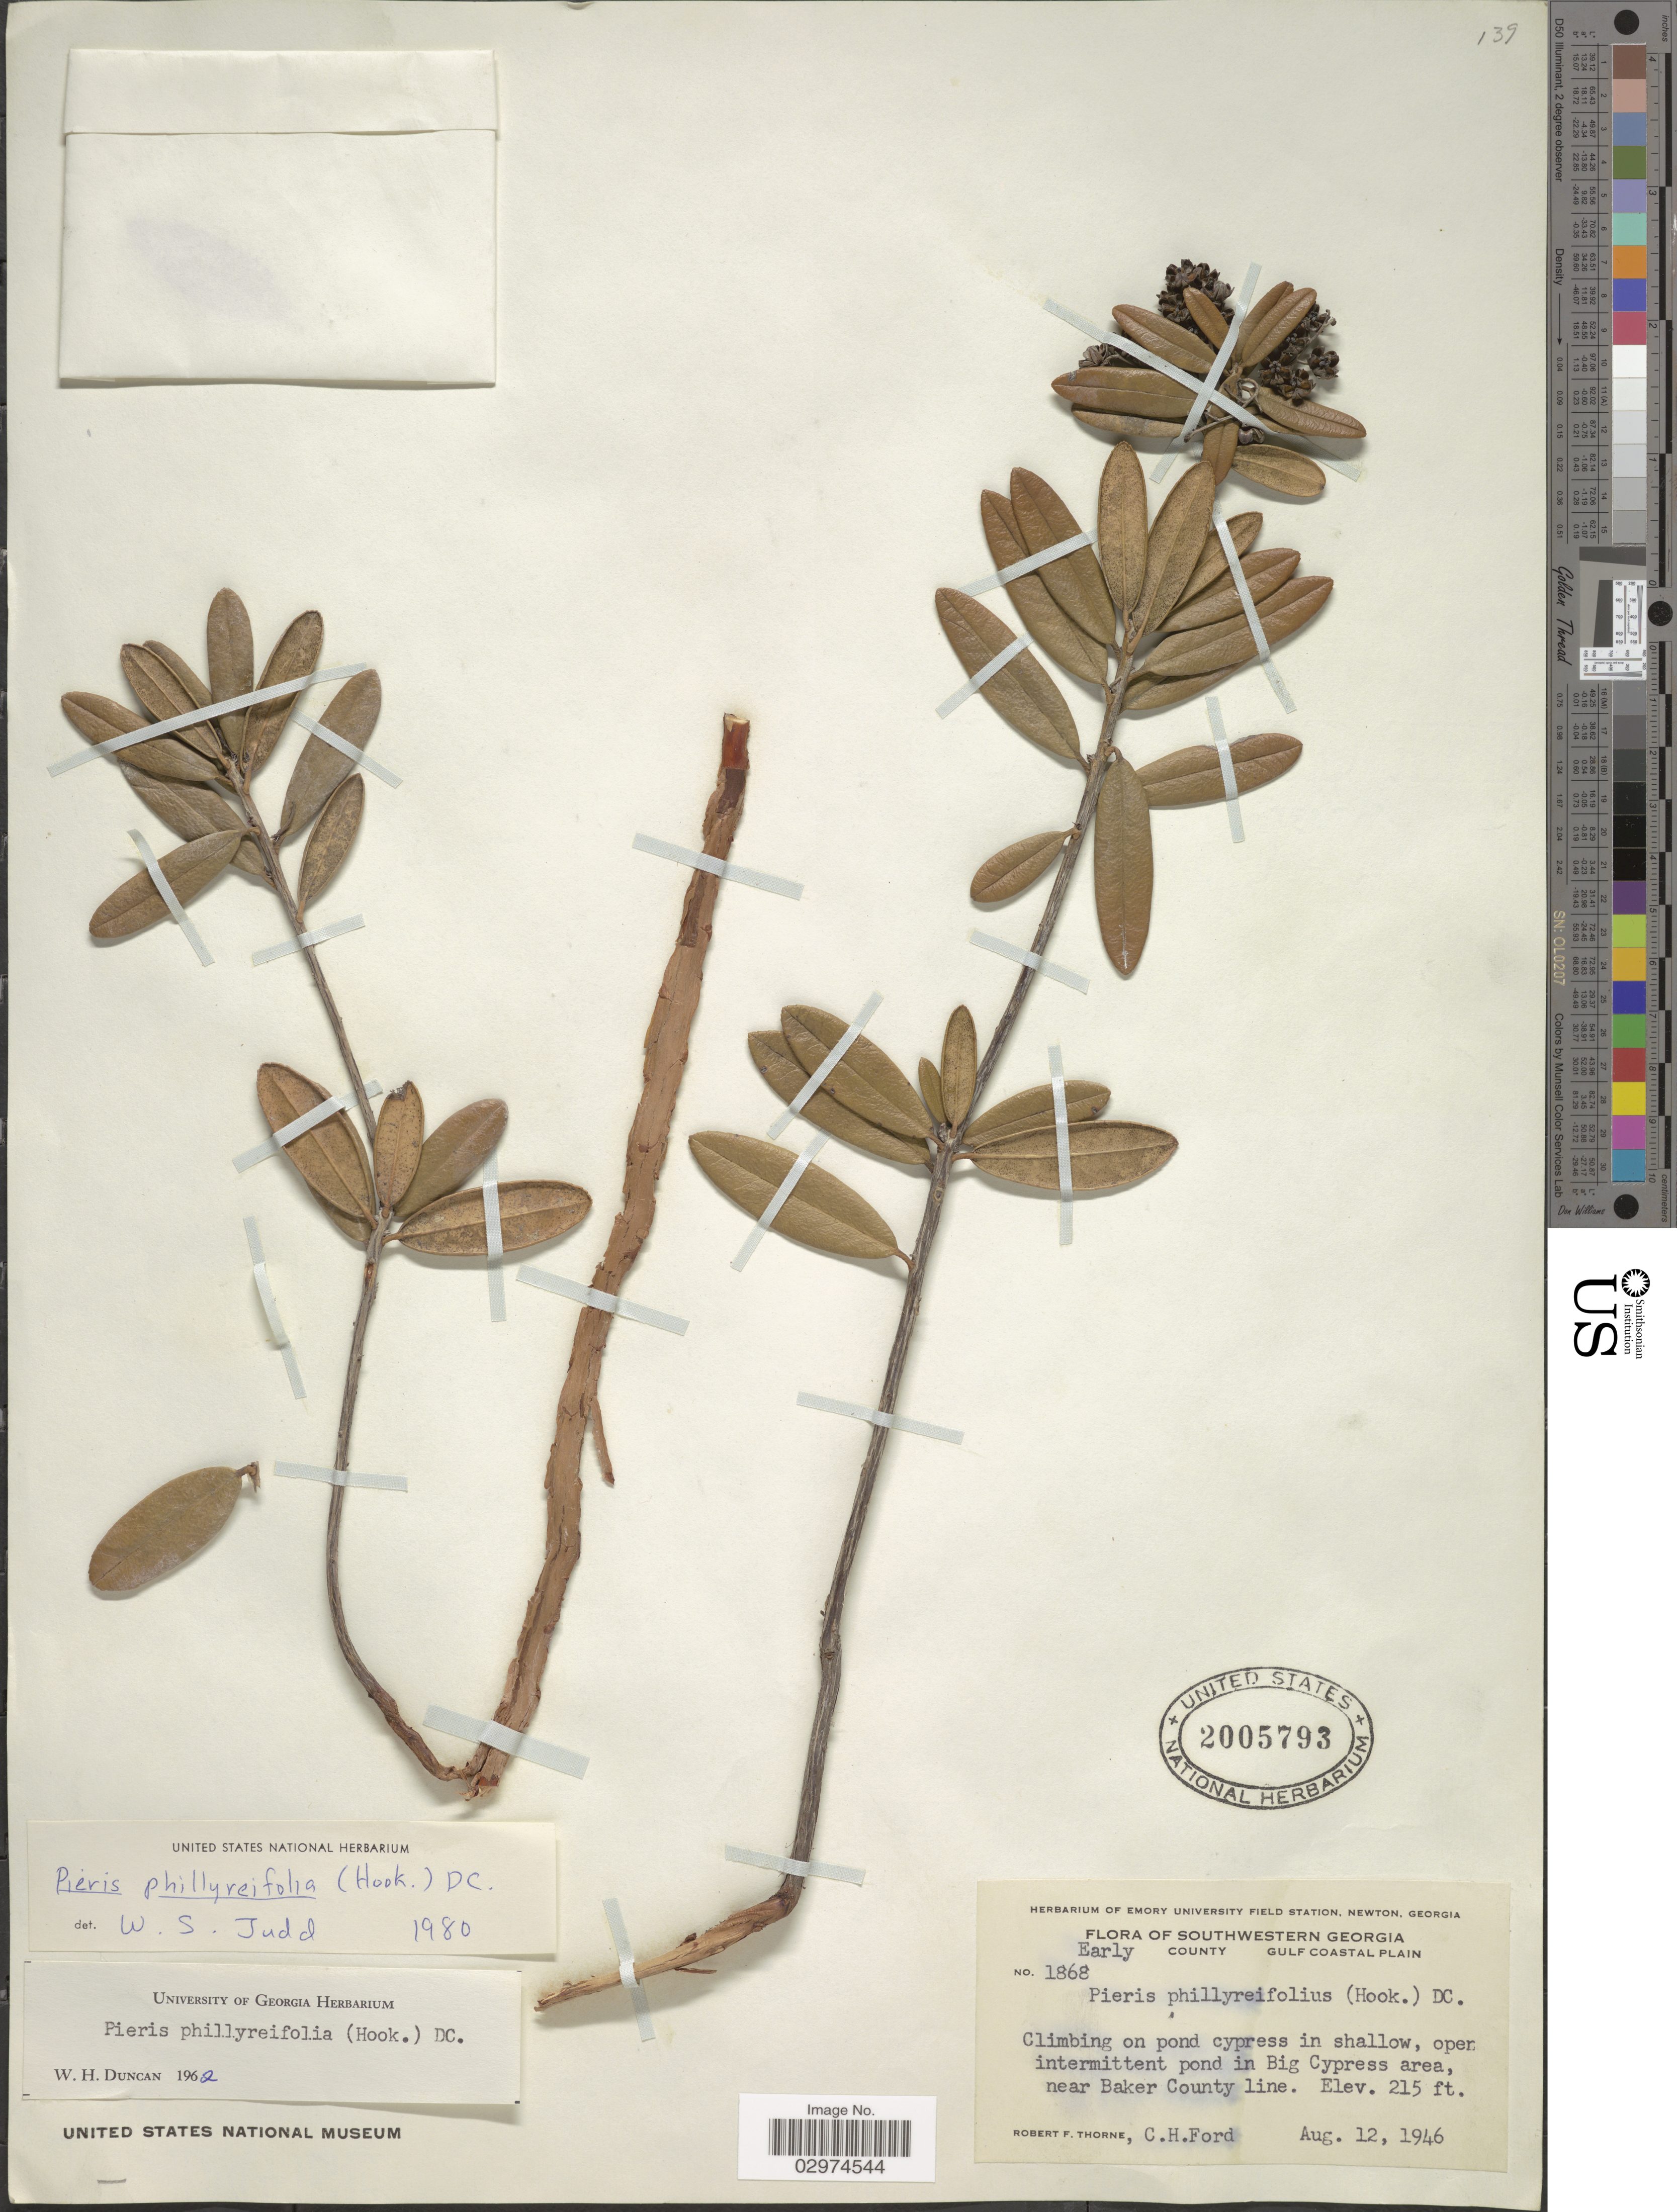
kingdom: Plantae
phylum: Tracheophyta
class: Magnoliopsida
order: Ericales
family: Ericaceae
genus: Pieris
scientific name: Pieris phillyreifolia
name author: (Hook.) DC.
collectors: R. F. Thorne & C. H. Ford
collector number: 1868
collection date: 1946-08-12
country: United States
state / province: Georgia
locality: Southwestern Georgia, Early County, Gulf Coastal Plain, open intermittent pond in Big Cypress area, near Baker County line.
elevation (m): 66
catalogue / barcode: US 2005793